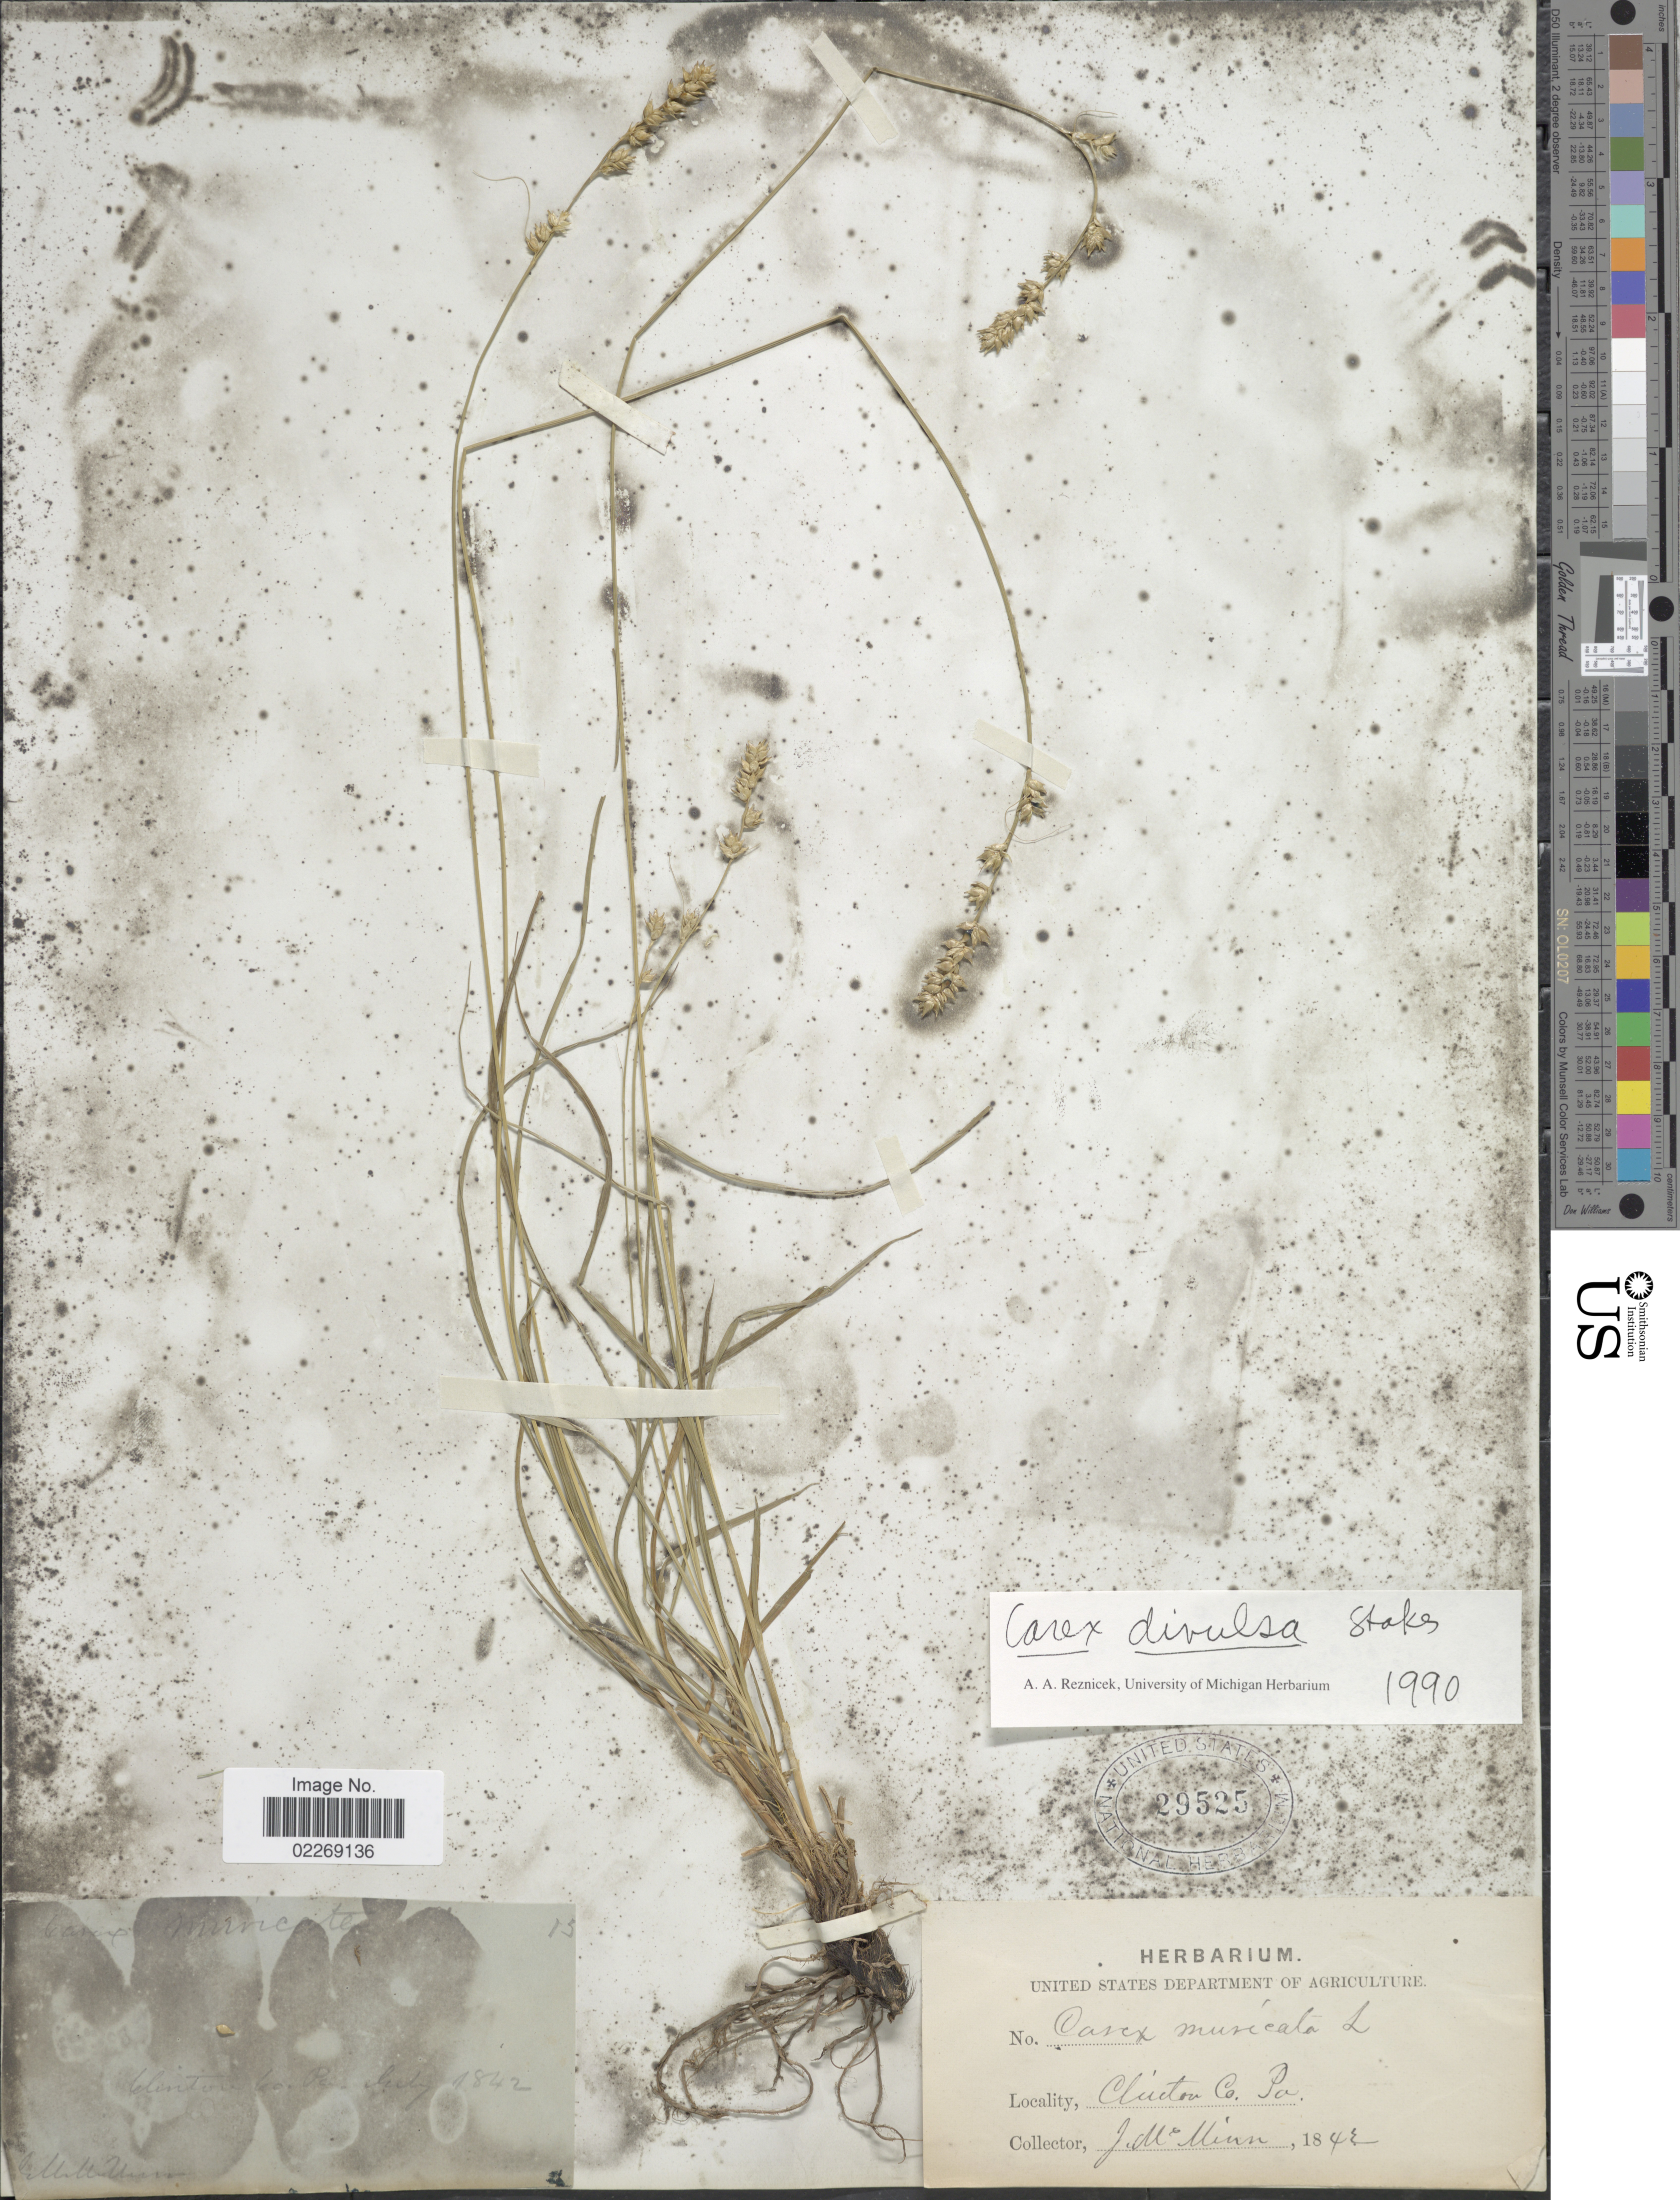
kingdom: Plantae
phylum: Tracheophyta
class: Liliopsida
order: Poales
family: Cyperaceae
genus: Carex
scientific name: Carex divulsa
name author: Stokes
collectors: J. McMinn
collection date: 1842-07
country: United States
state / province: Pennsylvania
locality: Clinton Co.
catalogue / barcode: US 29525